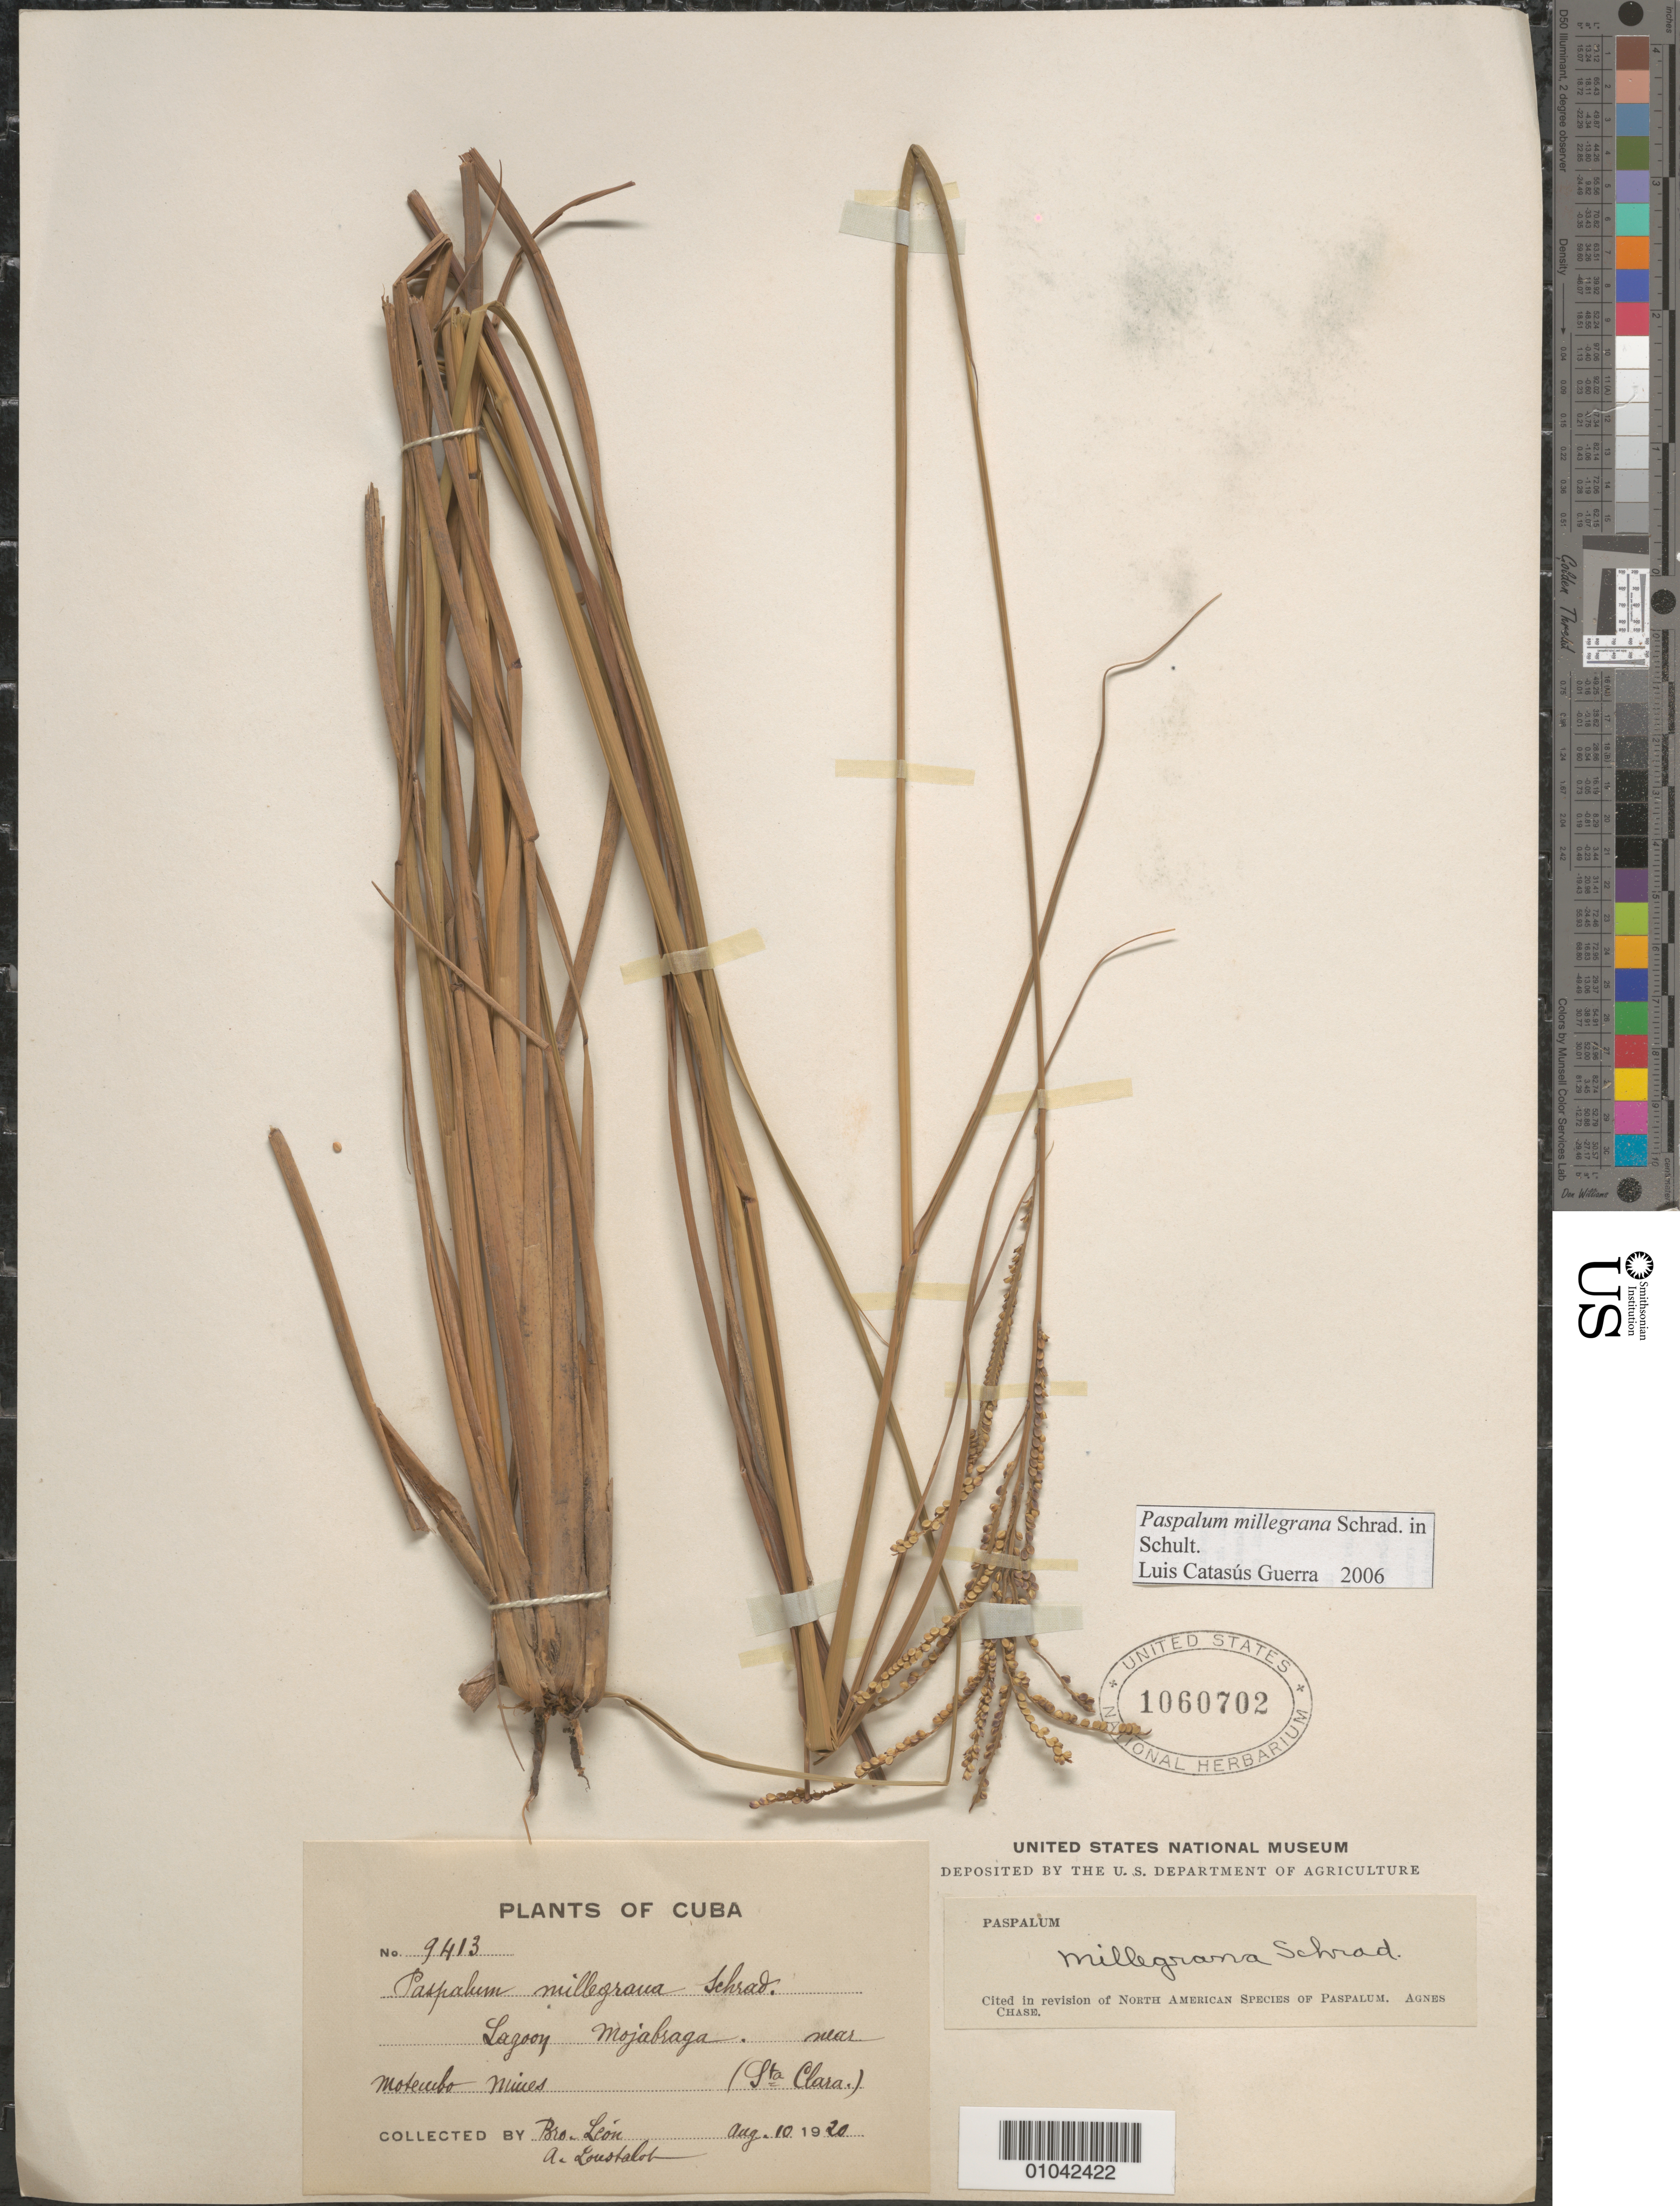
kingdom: Plantae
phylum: Tracheophyta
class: Liliopsida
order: Poales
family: Poaceae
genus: Paspalum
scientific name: Paspalum millegrana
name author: Schrad.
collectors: Bro. León & A. Loustalot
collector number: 9413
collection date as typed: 10 Aug 1920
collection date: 1920-08-10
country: Cuba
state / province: Villa Clara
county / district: Santa Clara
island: Cuba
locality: Lagoon Mojabraga, near Montecibo mines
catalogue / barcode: US 1060702